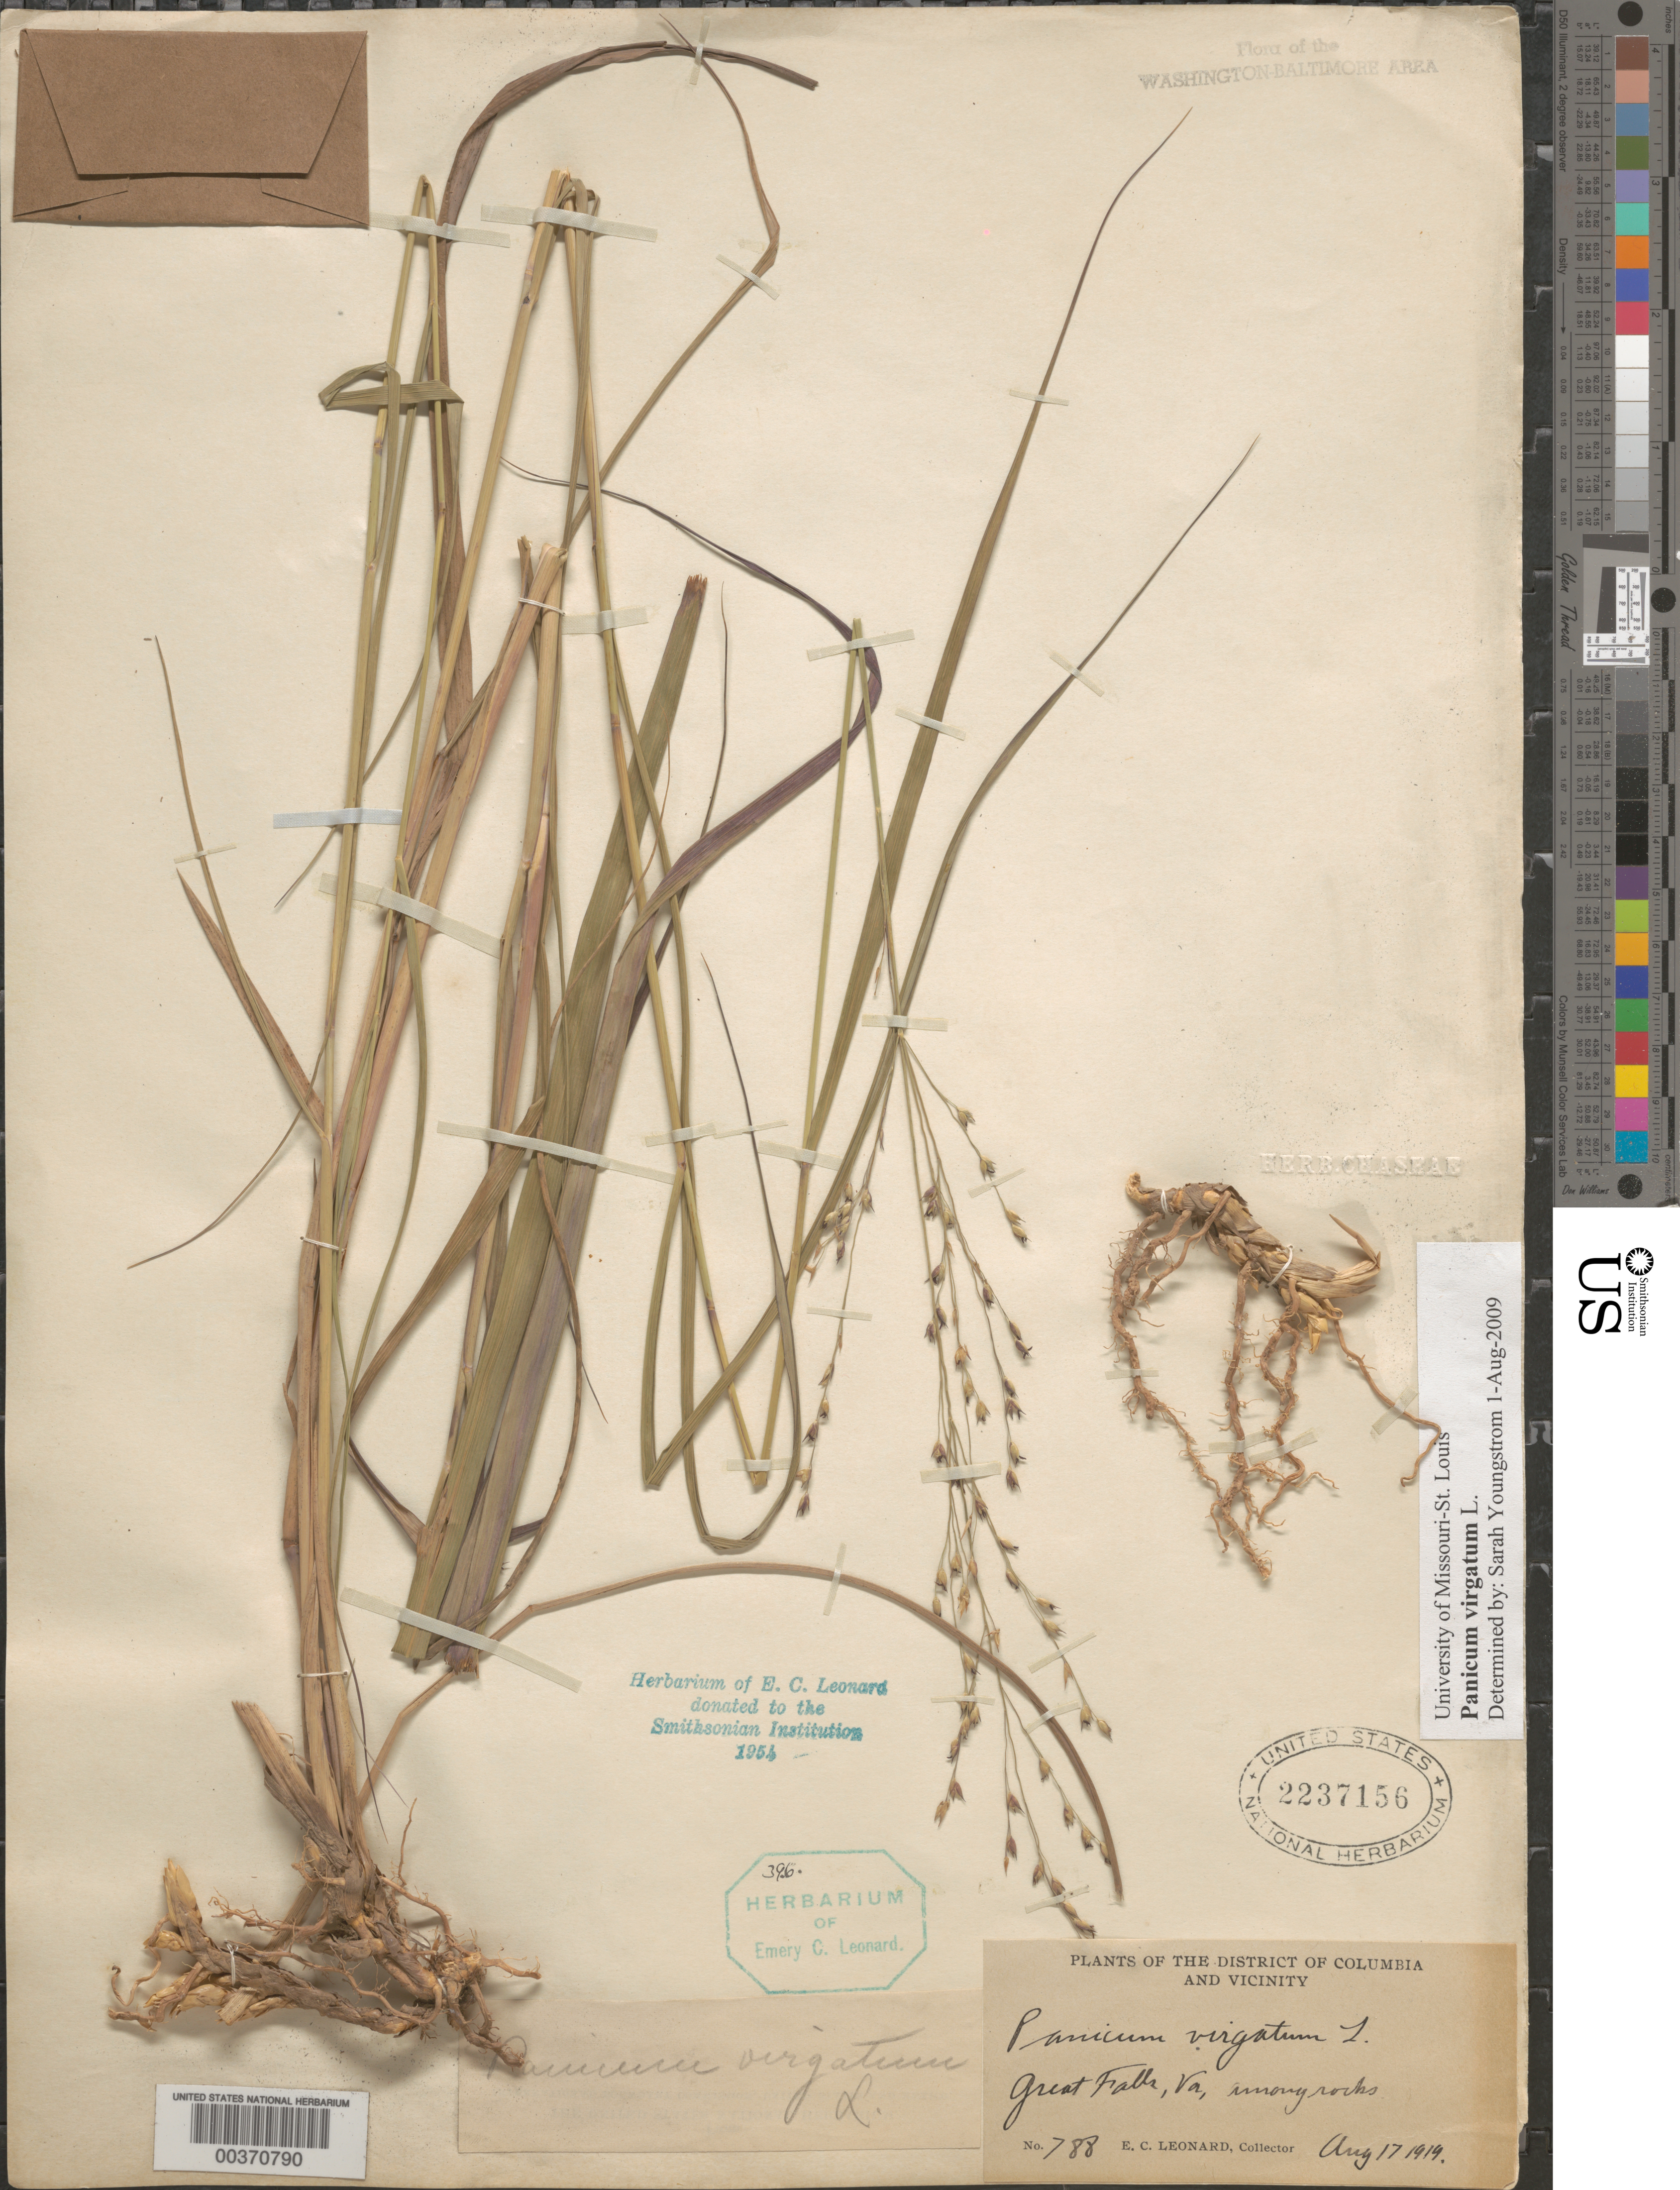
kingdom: Plantae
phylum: Tracheophyta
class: Liliopsida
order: Poales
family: Poaceae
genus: Panicum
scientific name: Panicum virgatum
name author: L.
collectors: E. C. Leonard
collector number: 788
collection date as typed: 17 Aug 1919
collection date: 1919-08-17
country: United States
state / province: Virginia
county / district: Fairfax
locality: Great Falls C. and O. Canal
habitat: Among rocks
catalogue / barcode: US 2237156